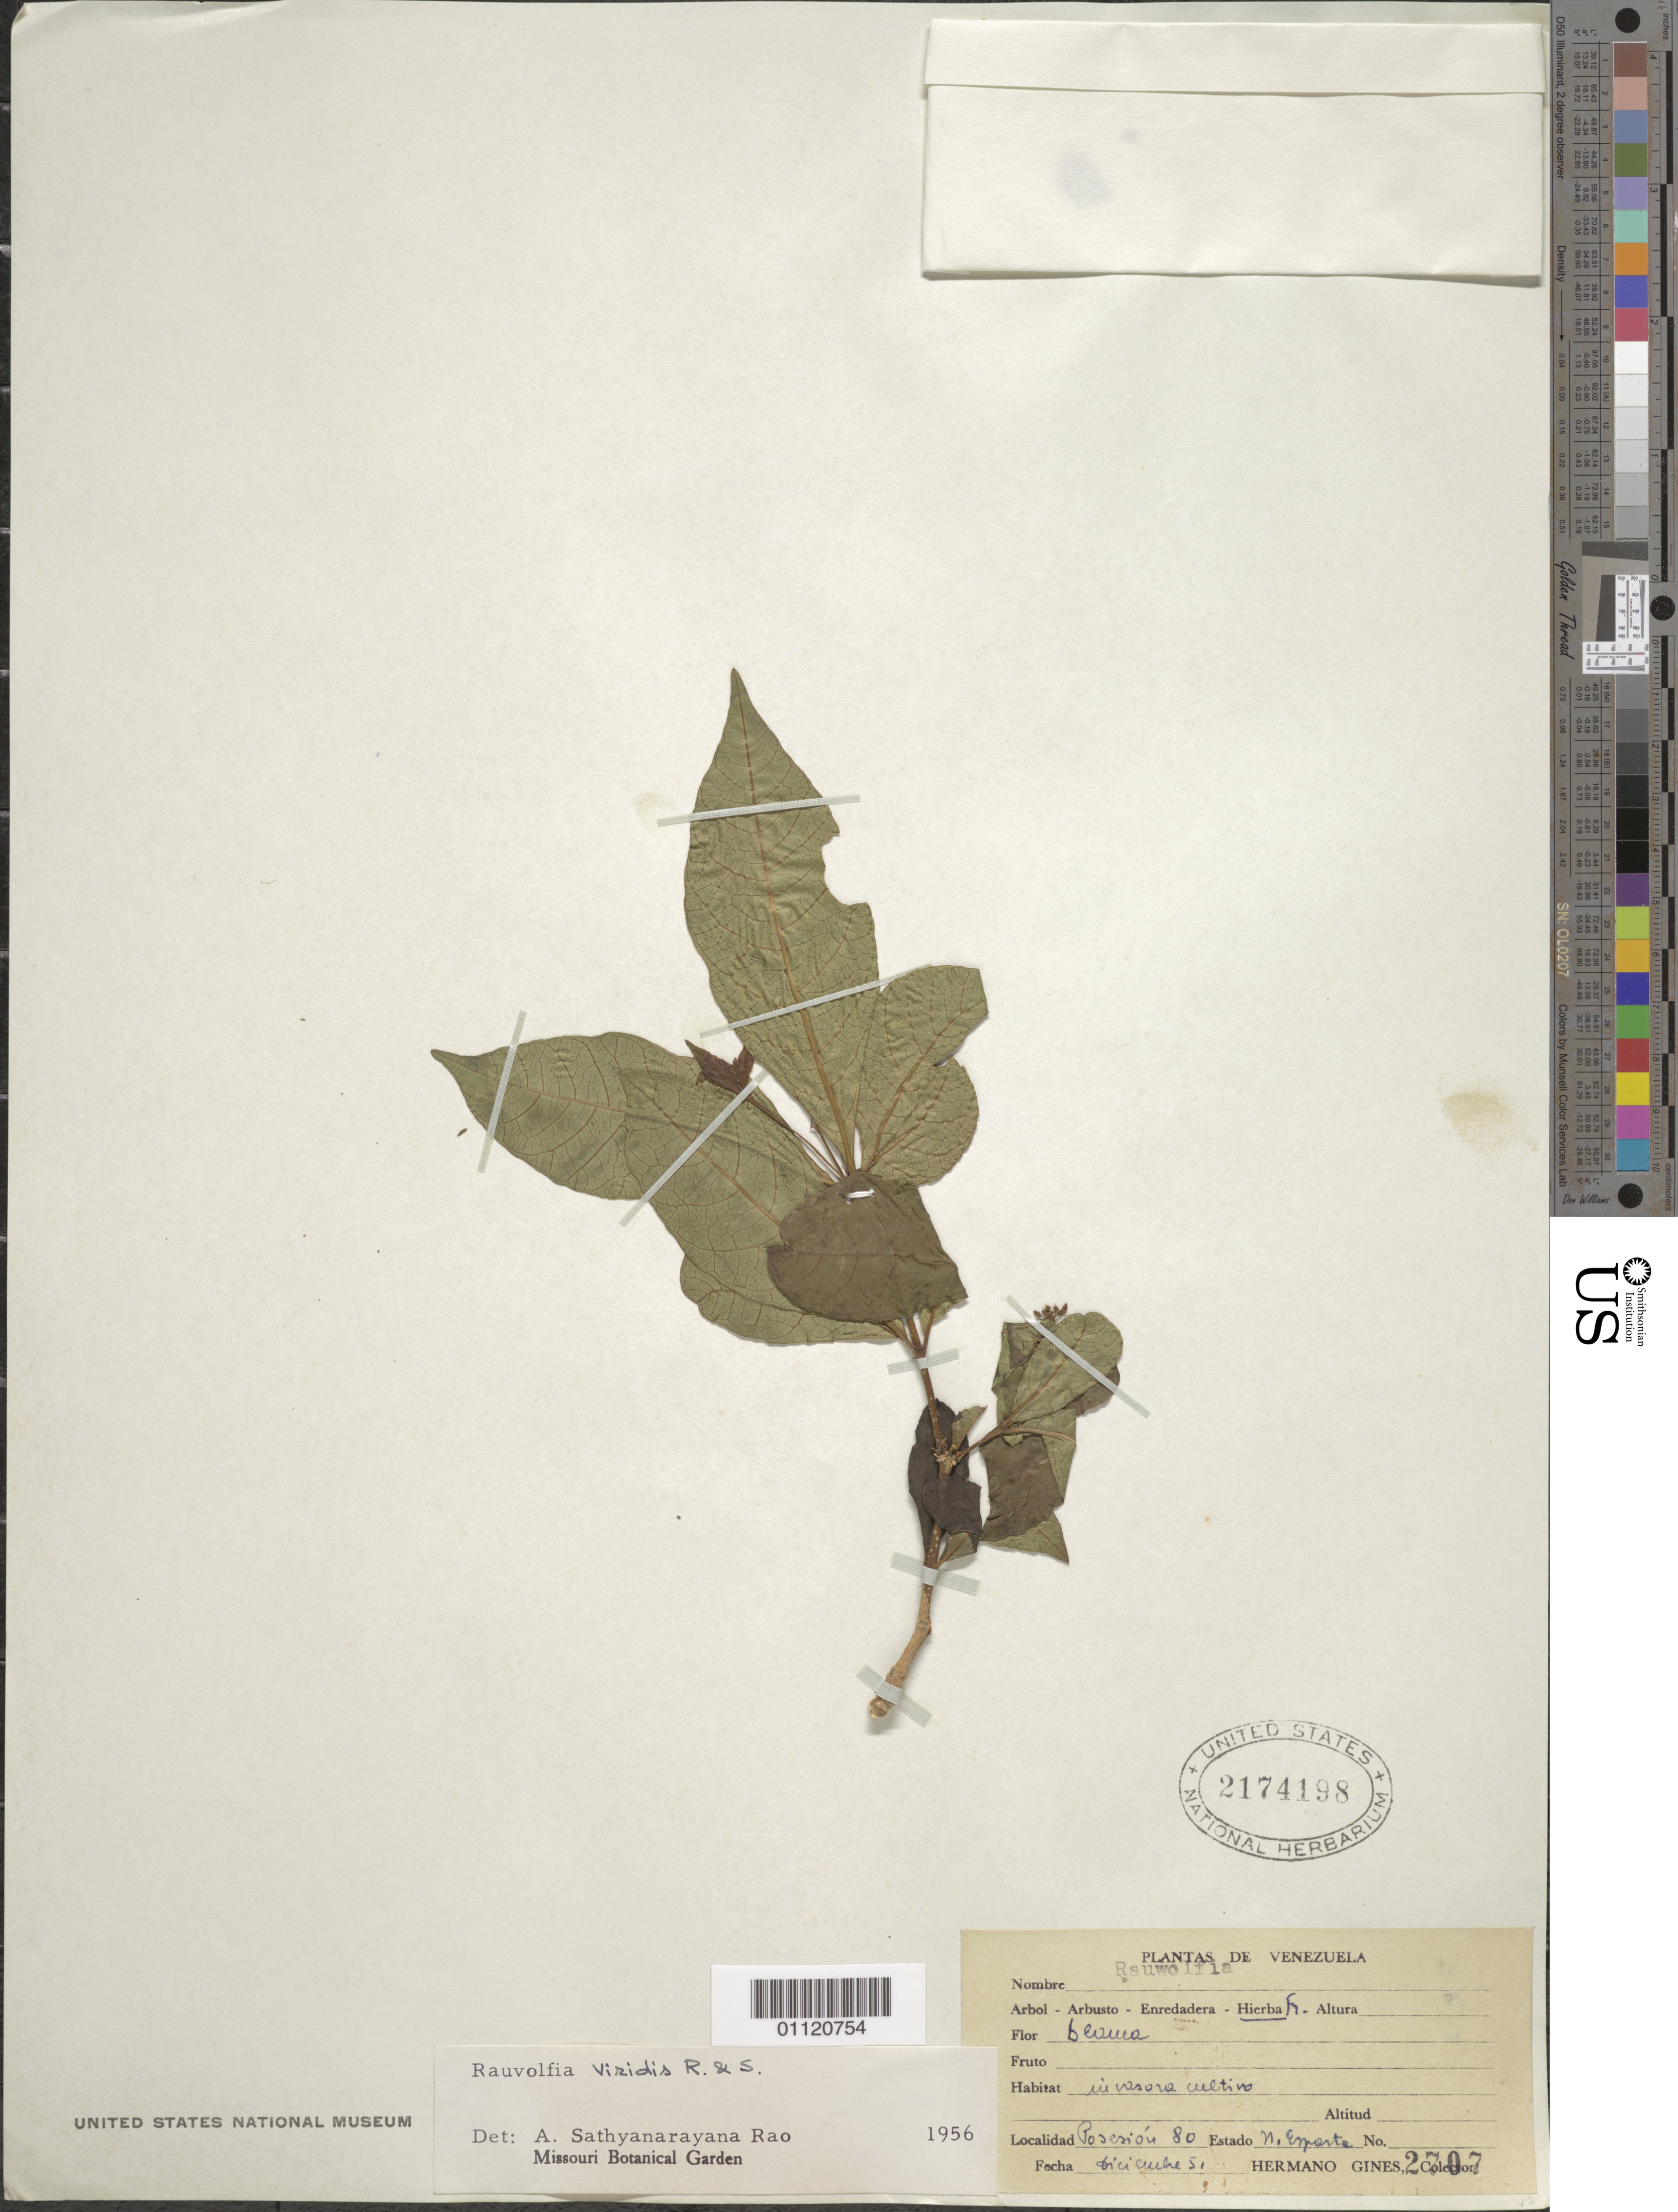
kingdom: Plantae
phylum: Tracheophyta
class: Magnoliopsida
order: Gentianales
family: Apocynaceae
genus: Rauvolfia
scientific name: Rauvolfia viridis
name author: Willd. ex Roem. & Schult.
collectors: Bro. Gines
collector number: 2707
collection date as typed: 01 Dec 1951 to 31 Dec 1951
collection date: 1951-12-01/1951-12-31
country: Venezuela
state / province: Nueva Esparta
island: Margarita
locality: Posesion 80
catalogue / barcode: US 2174198